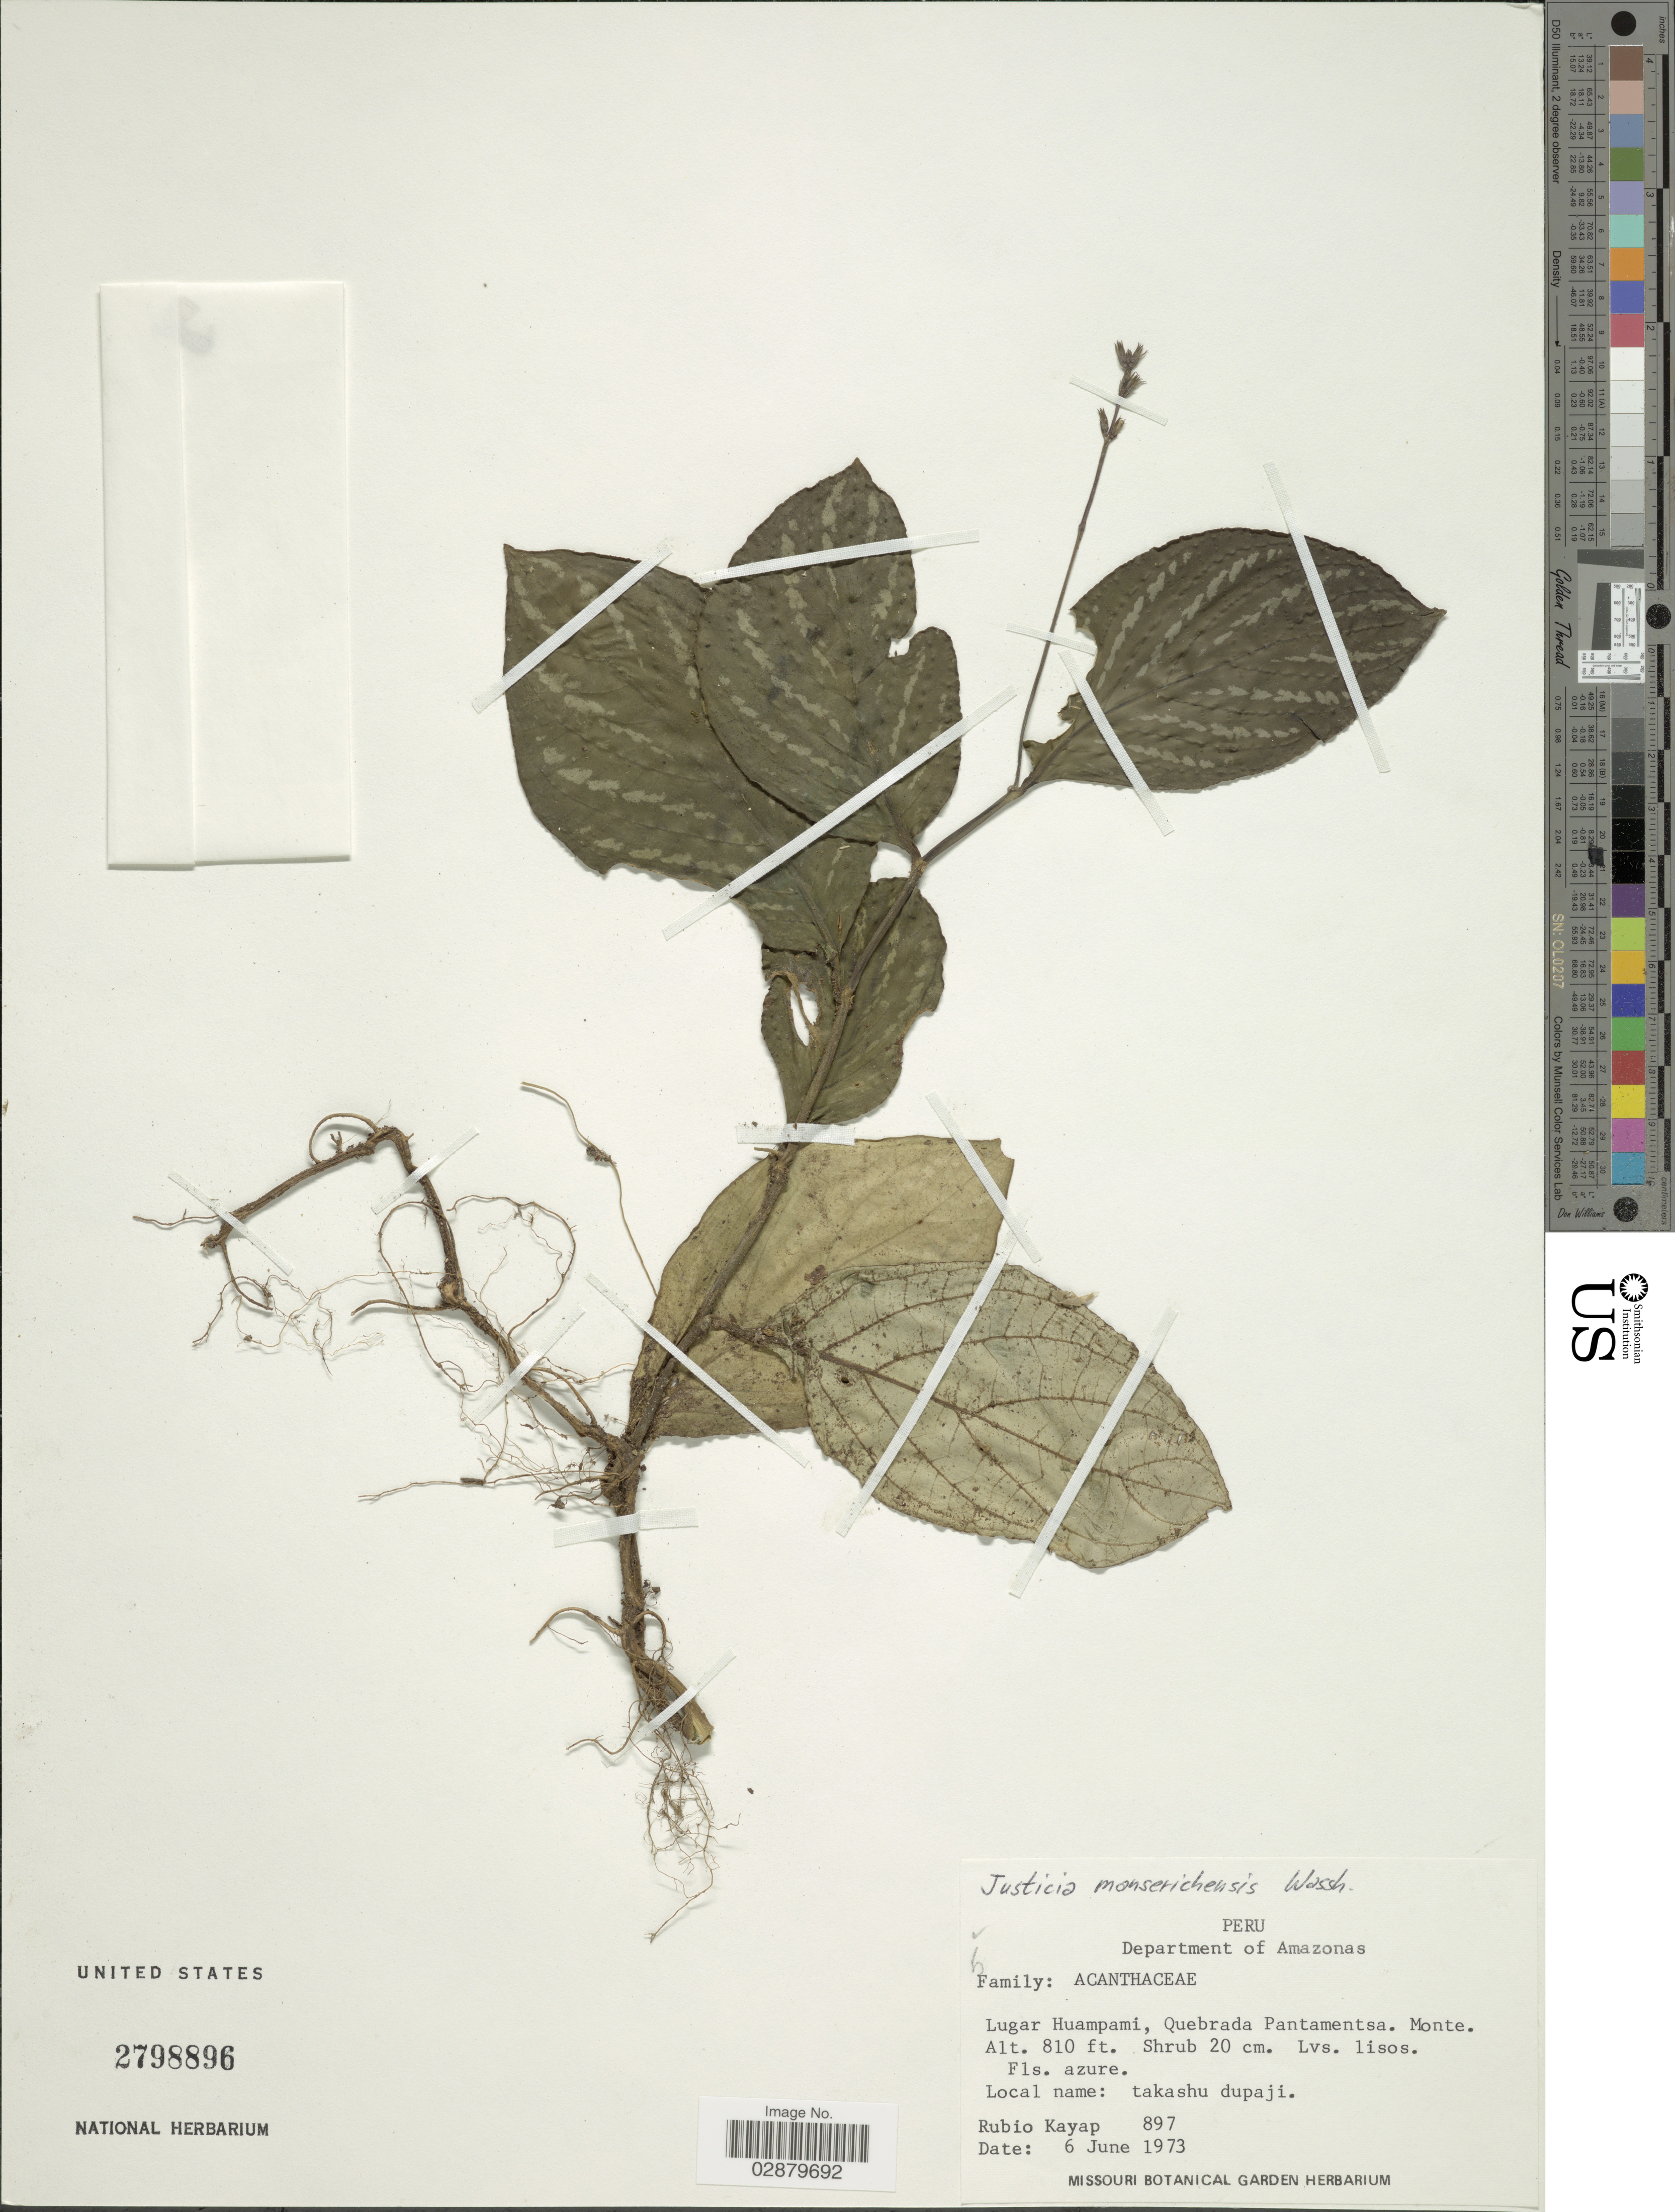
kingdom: Plantae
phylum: Tracheophyta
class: Magnoliopsida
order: Lamiales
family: Acanthaceae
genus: Justicia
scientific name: Justicia manserichensis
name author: Wassh.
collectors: R. Kayap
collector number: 897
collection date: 1973-06-06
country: Peru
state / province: Amazonas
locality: Department of Amazonas. Lugar Huampami, Quebrada Pantamentsa. Monte.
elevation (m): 247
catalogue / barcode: US 2798896